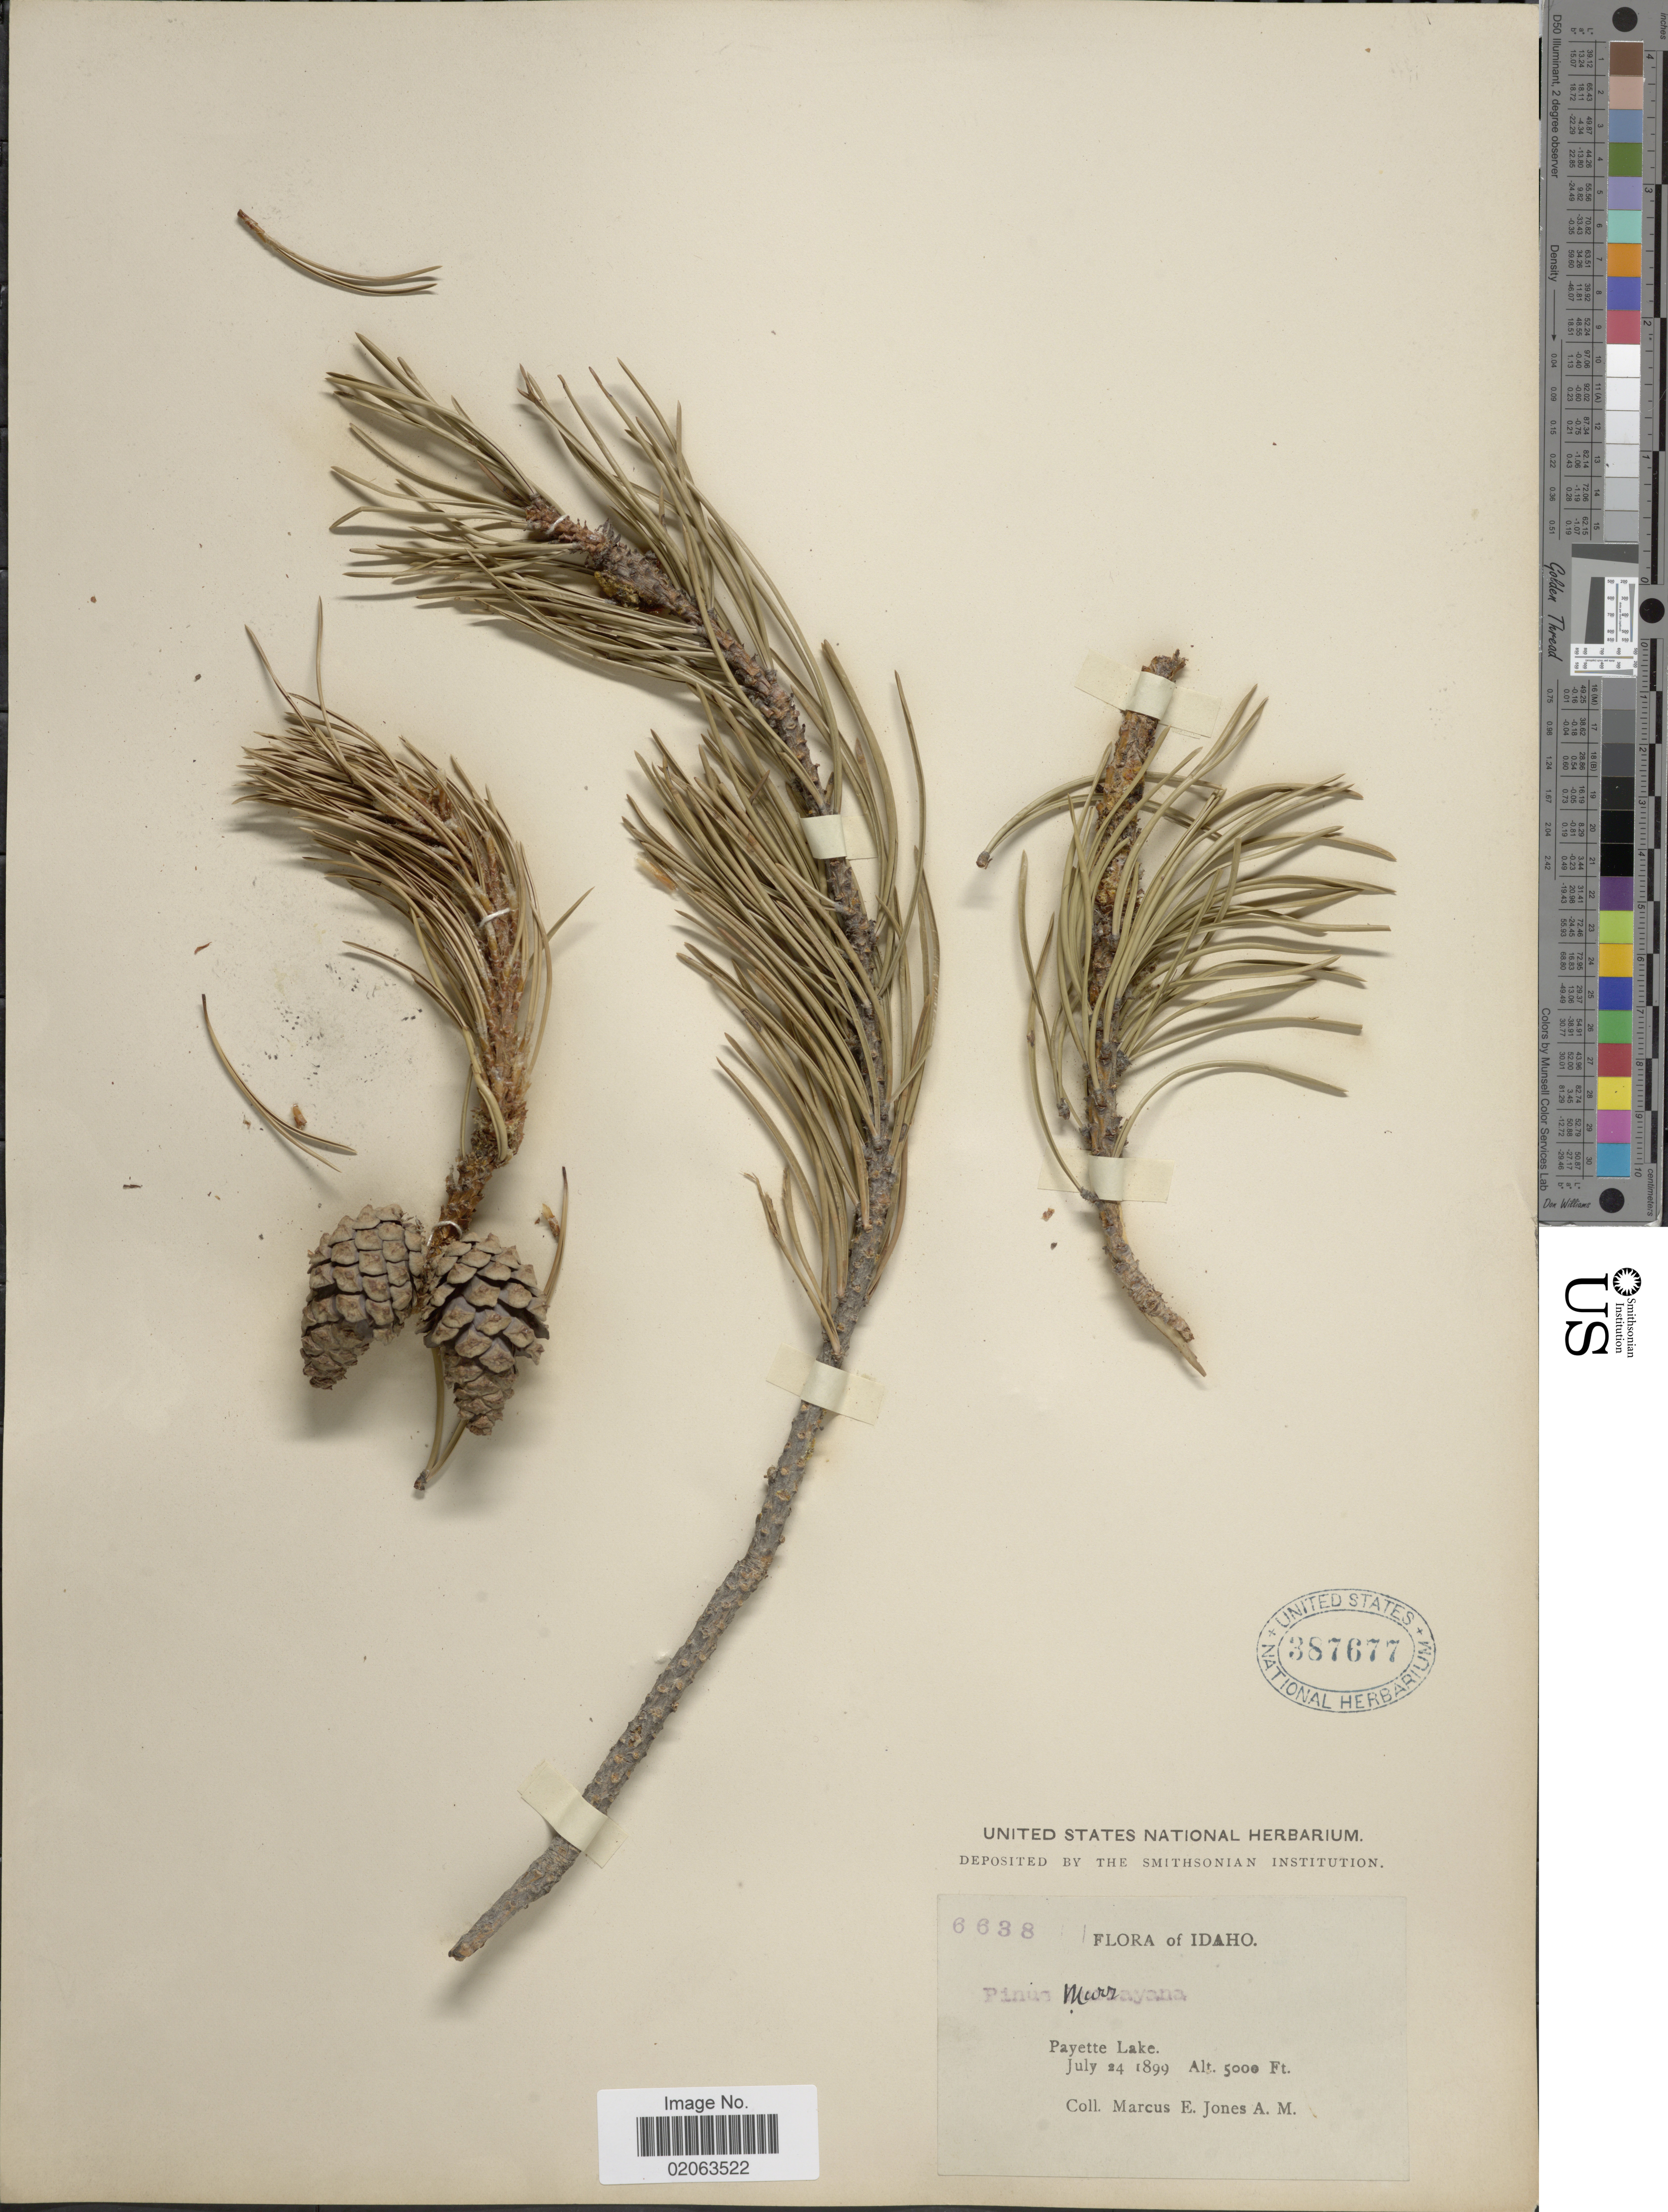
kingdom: Plantae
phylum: Tracheophyta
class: Pinopsida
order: Pinales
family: Pinaceae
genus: Pinus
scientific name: Pinus contorta var. latifolia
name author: Engelm. ex S. Watson in C. King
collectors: M. E. Jones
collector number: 6638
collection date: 1899-07-27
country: United States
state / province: Idaho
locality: Payette Lake.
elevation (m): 1524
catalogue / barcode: US 387677